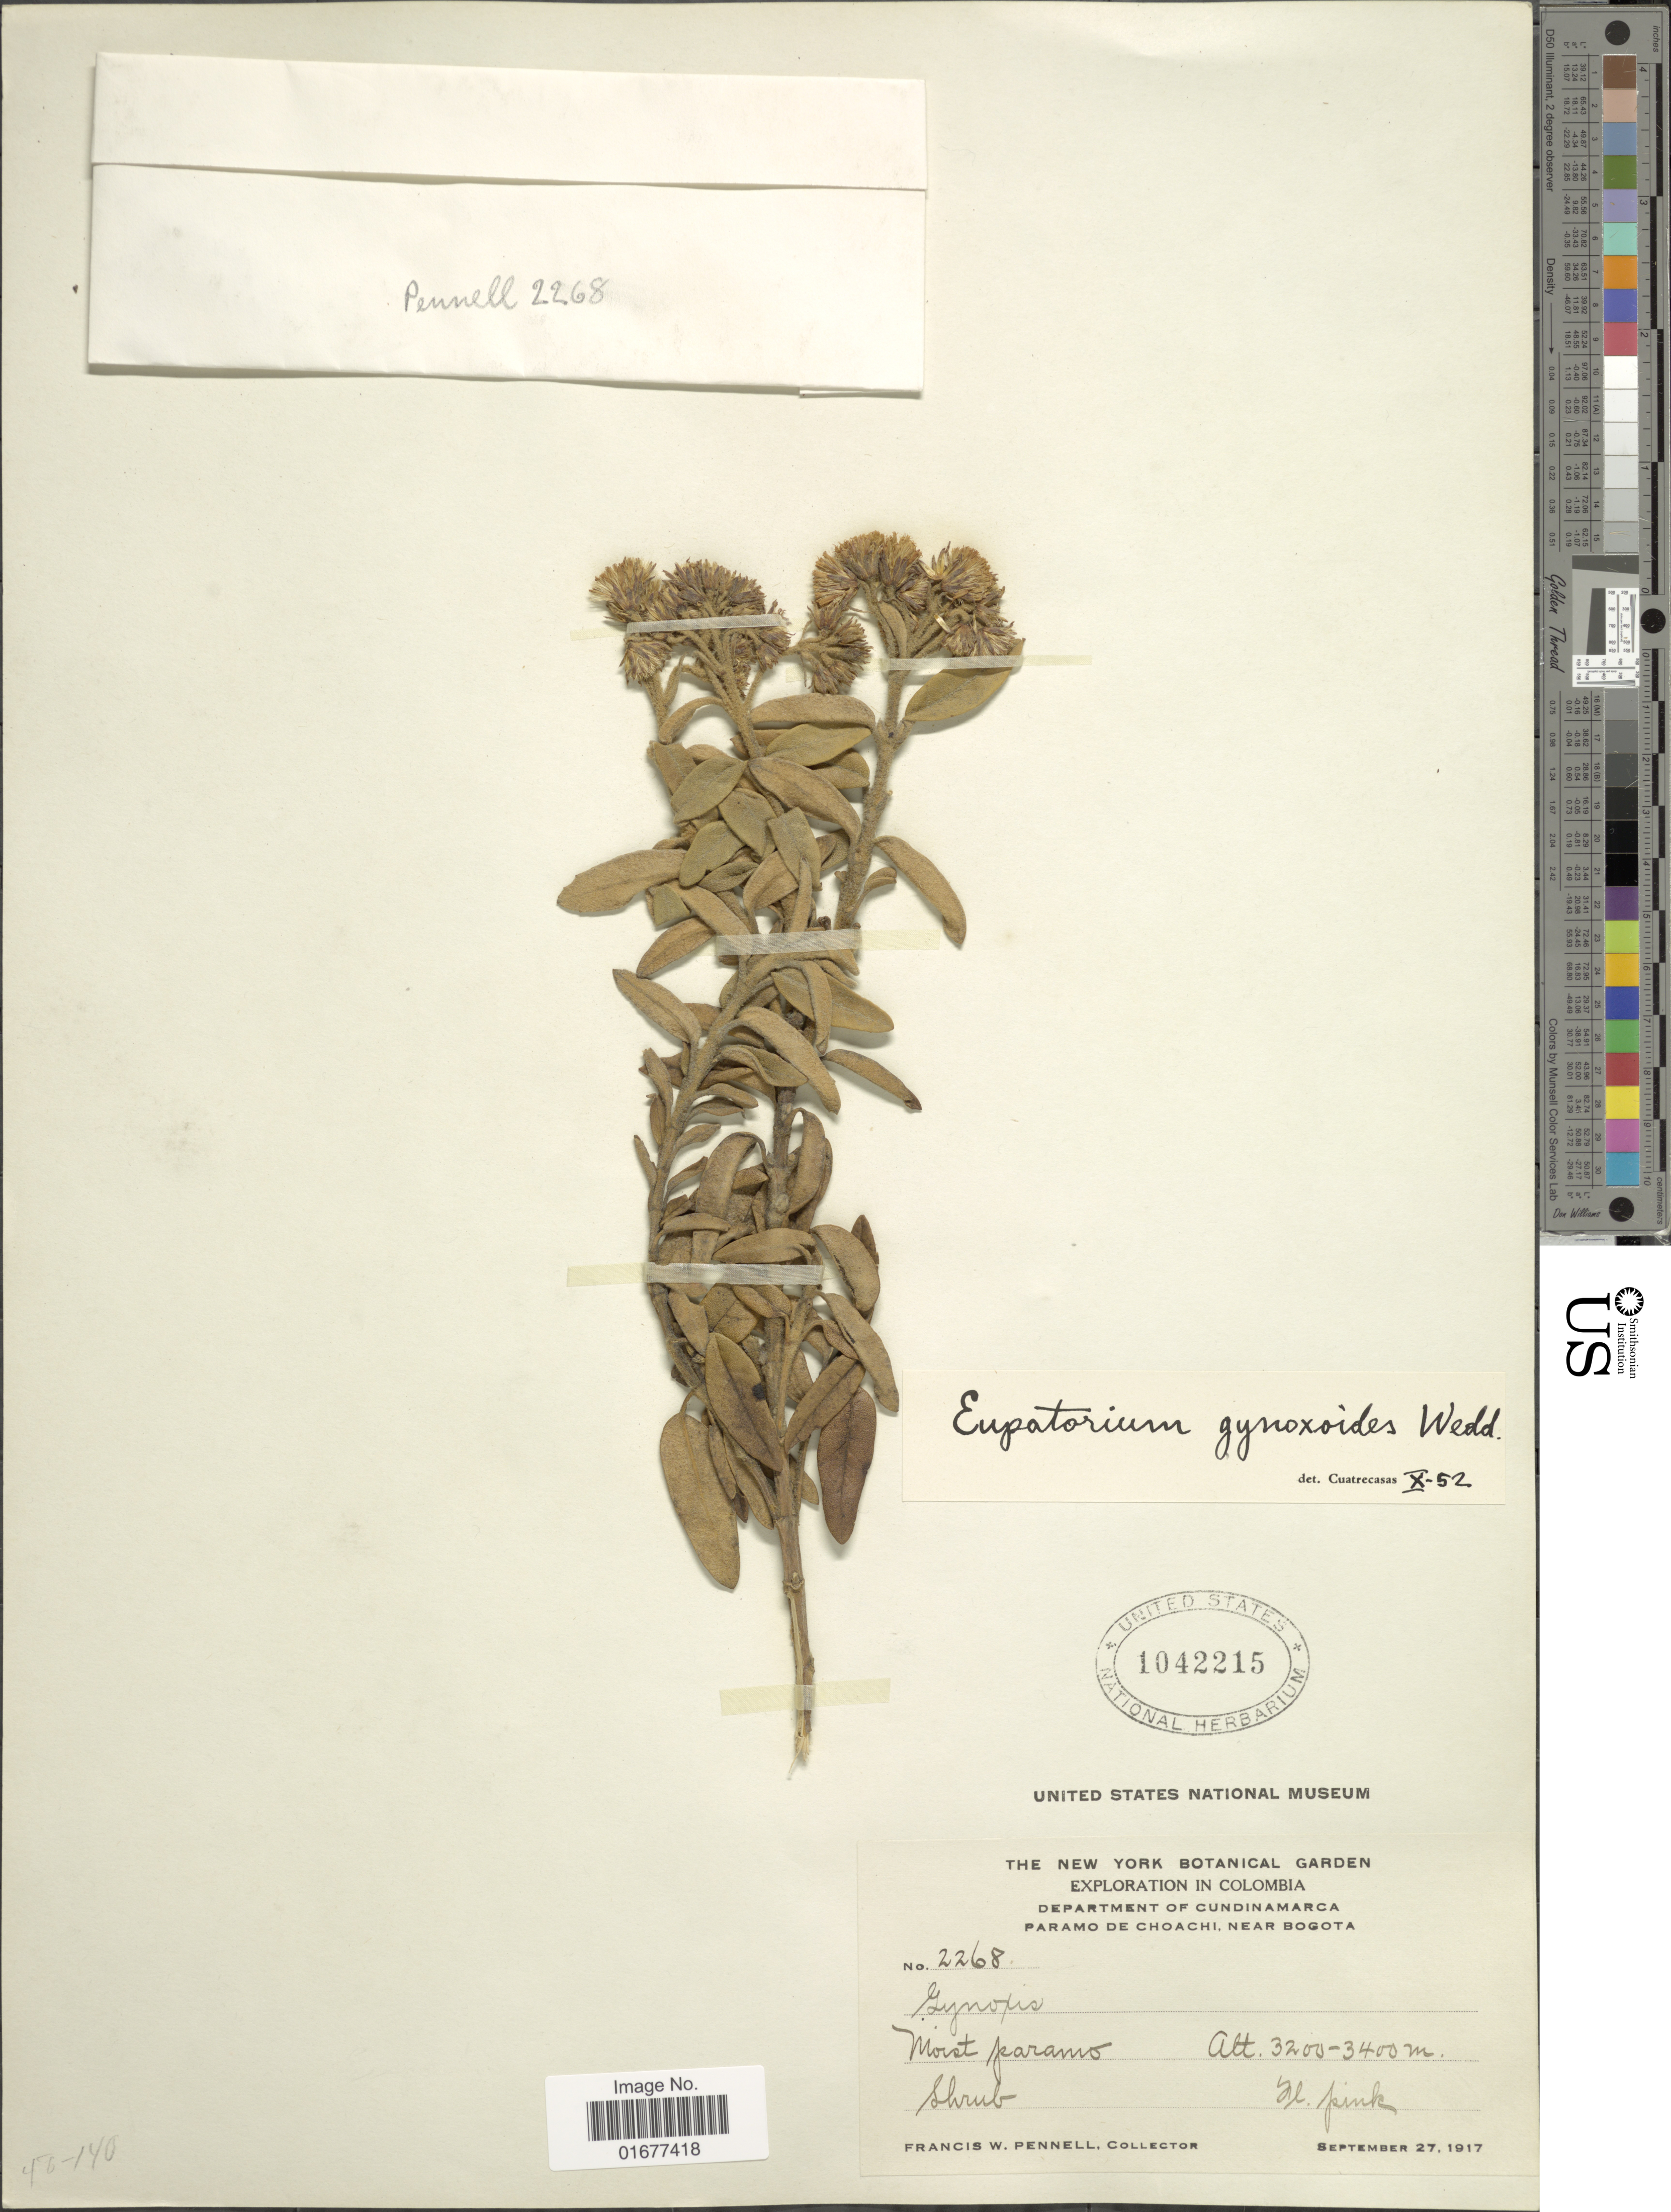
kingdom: Plantae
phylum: Tracheophyta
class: Magnoliopsida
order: Asterales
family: Asteraceae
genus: Ageratina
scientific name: Ageratina gynoxoides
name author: (Wedd.) R.M. King & H. Rob.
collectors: F. W. Pennell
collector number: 2268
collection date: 1917-09-27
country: Colombia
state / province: Cundinamarca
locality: Paramo de Choachi, near Bogota. Department of Cundinamarca.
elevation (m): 3200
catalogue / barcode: US 1042215